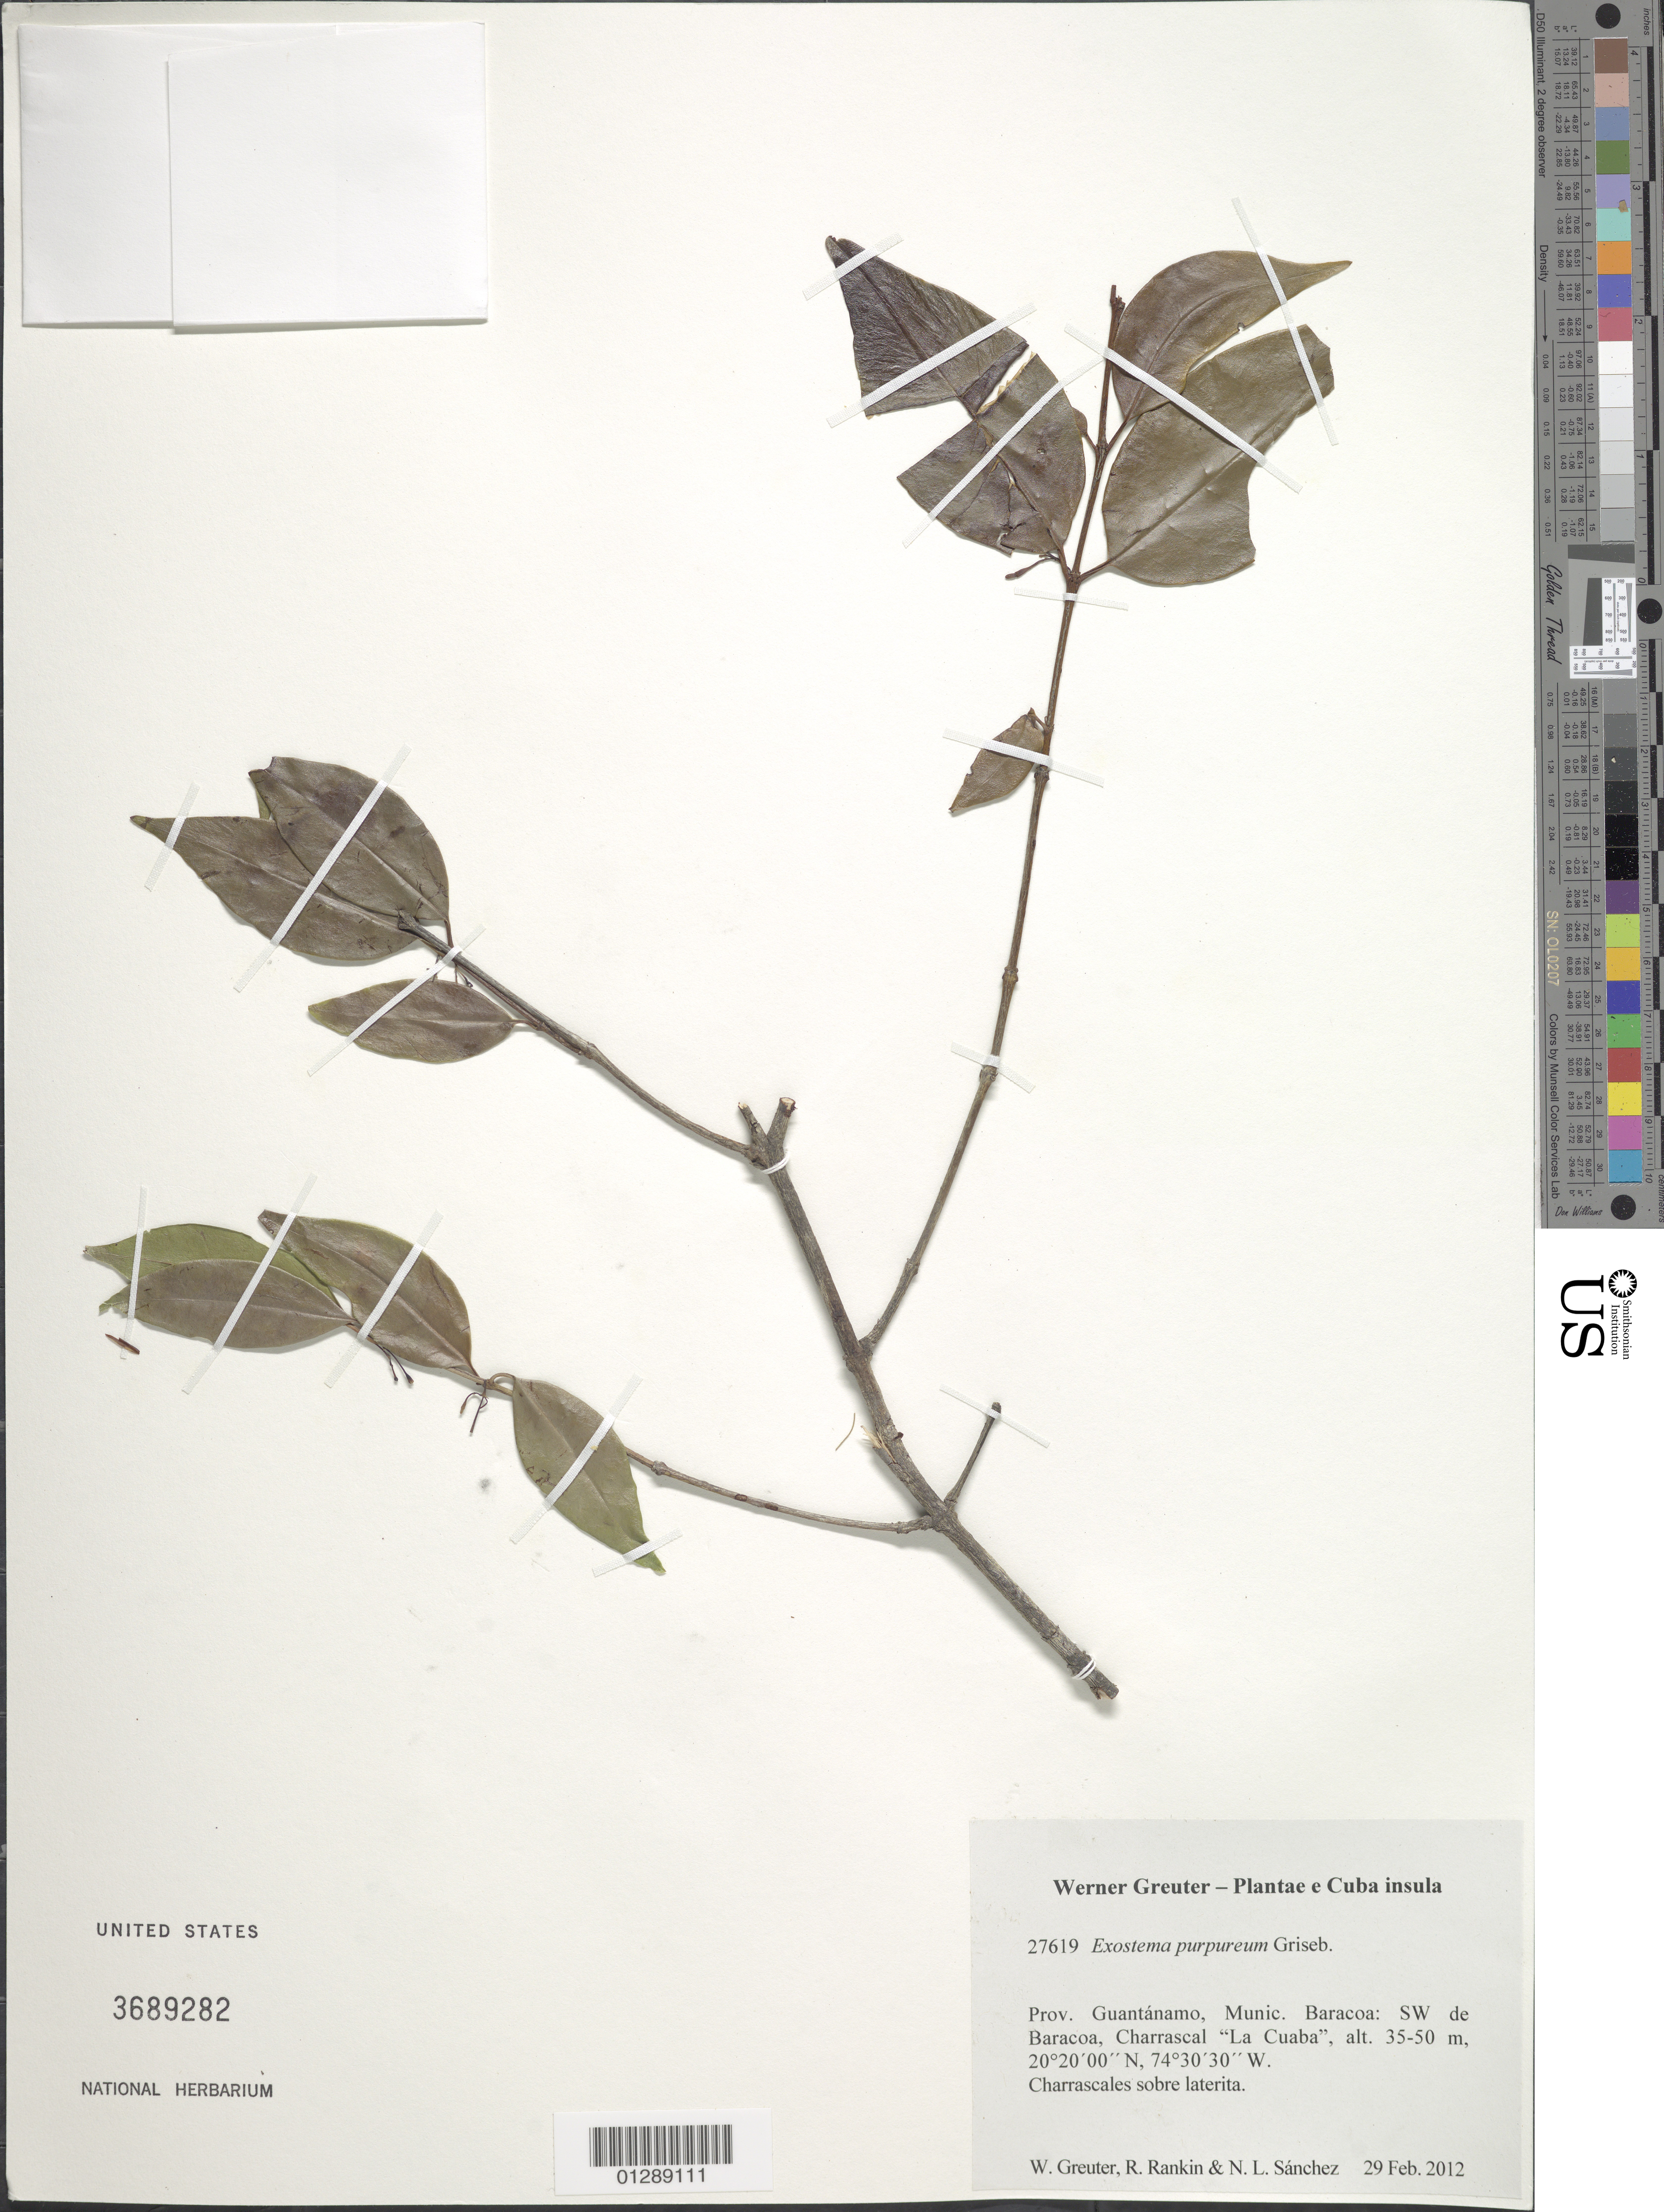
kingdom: Plantae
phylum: Tracheophyta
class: Magnoliopsida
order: Gentianales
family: Rubiaceae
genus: Exostema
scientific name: Exostema purpureum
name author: Griseb.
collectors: W. R. Greuter, R. Rankin Rodriguez & N. Sanchez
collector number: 27619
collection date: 2012-02-29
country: Cuba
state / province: Guantanamo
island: Cuba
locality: Munic. Baracoa, SW de Baracoa, Charrascal "La Cuaba".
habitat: Charrascales sobre laterita.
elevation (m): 35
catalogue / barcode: US 3689282